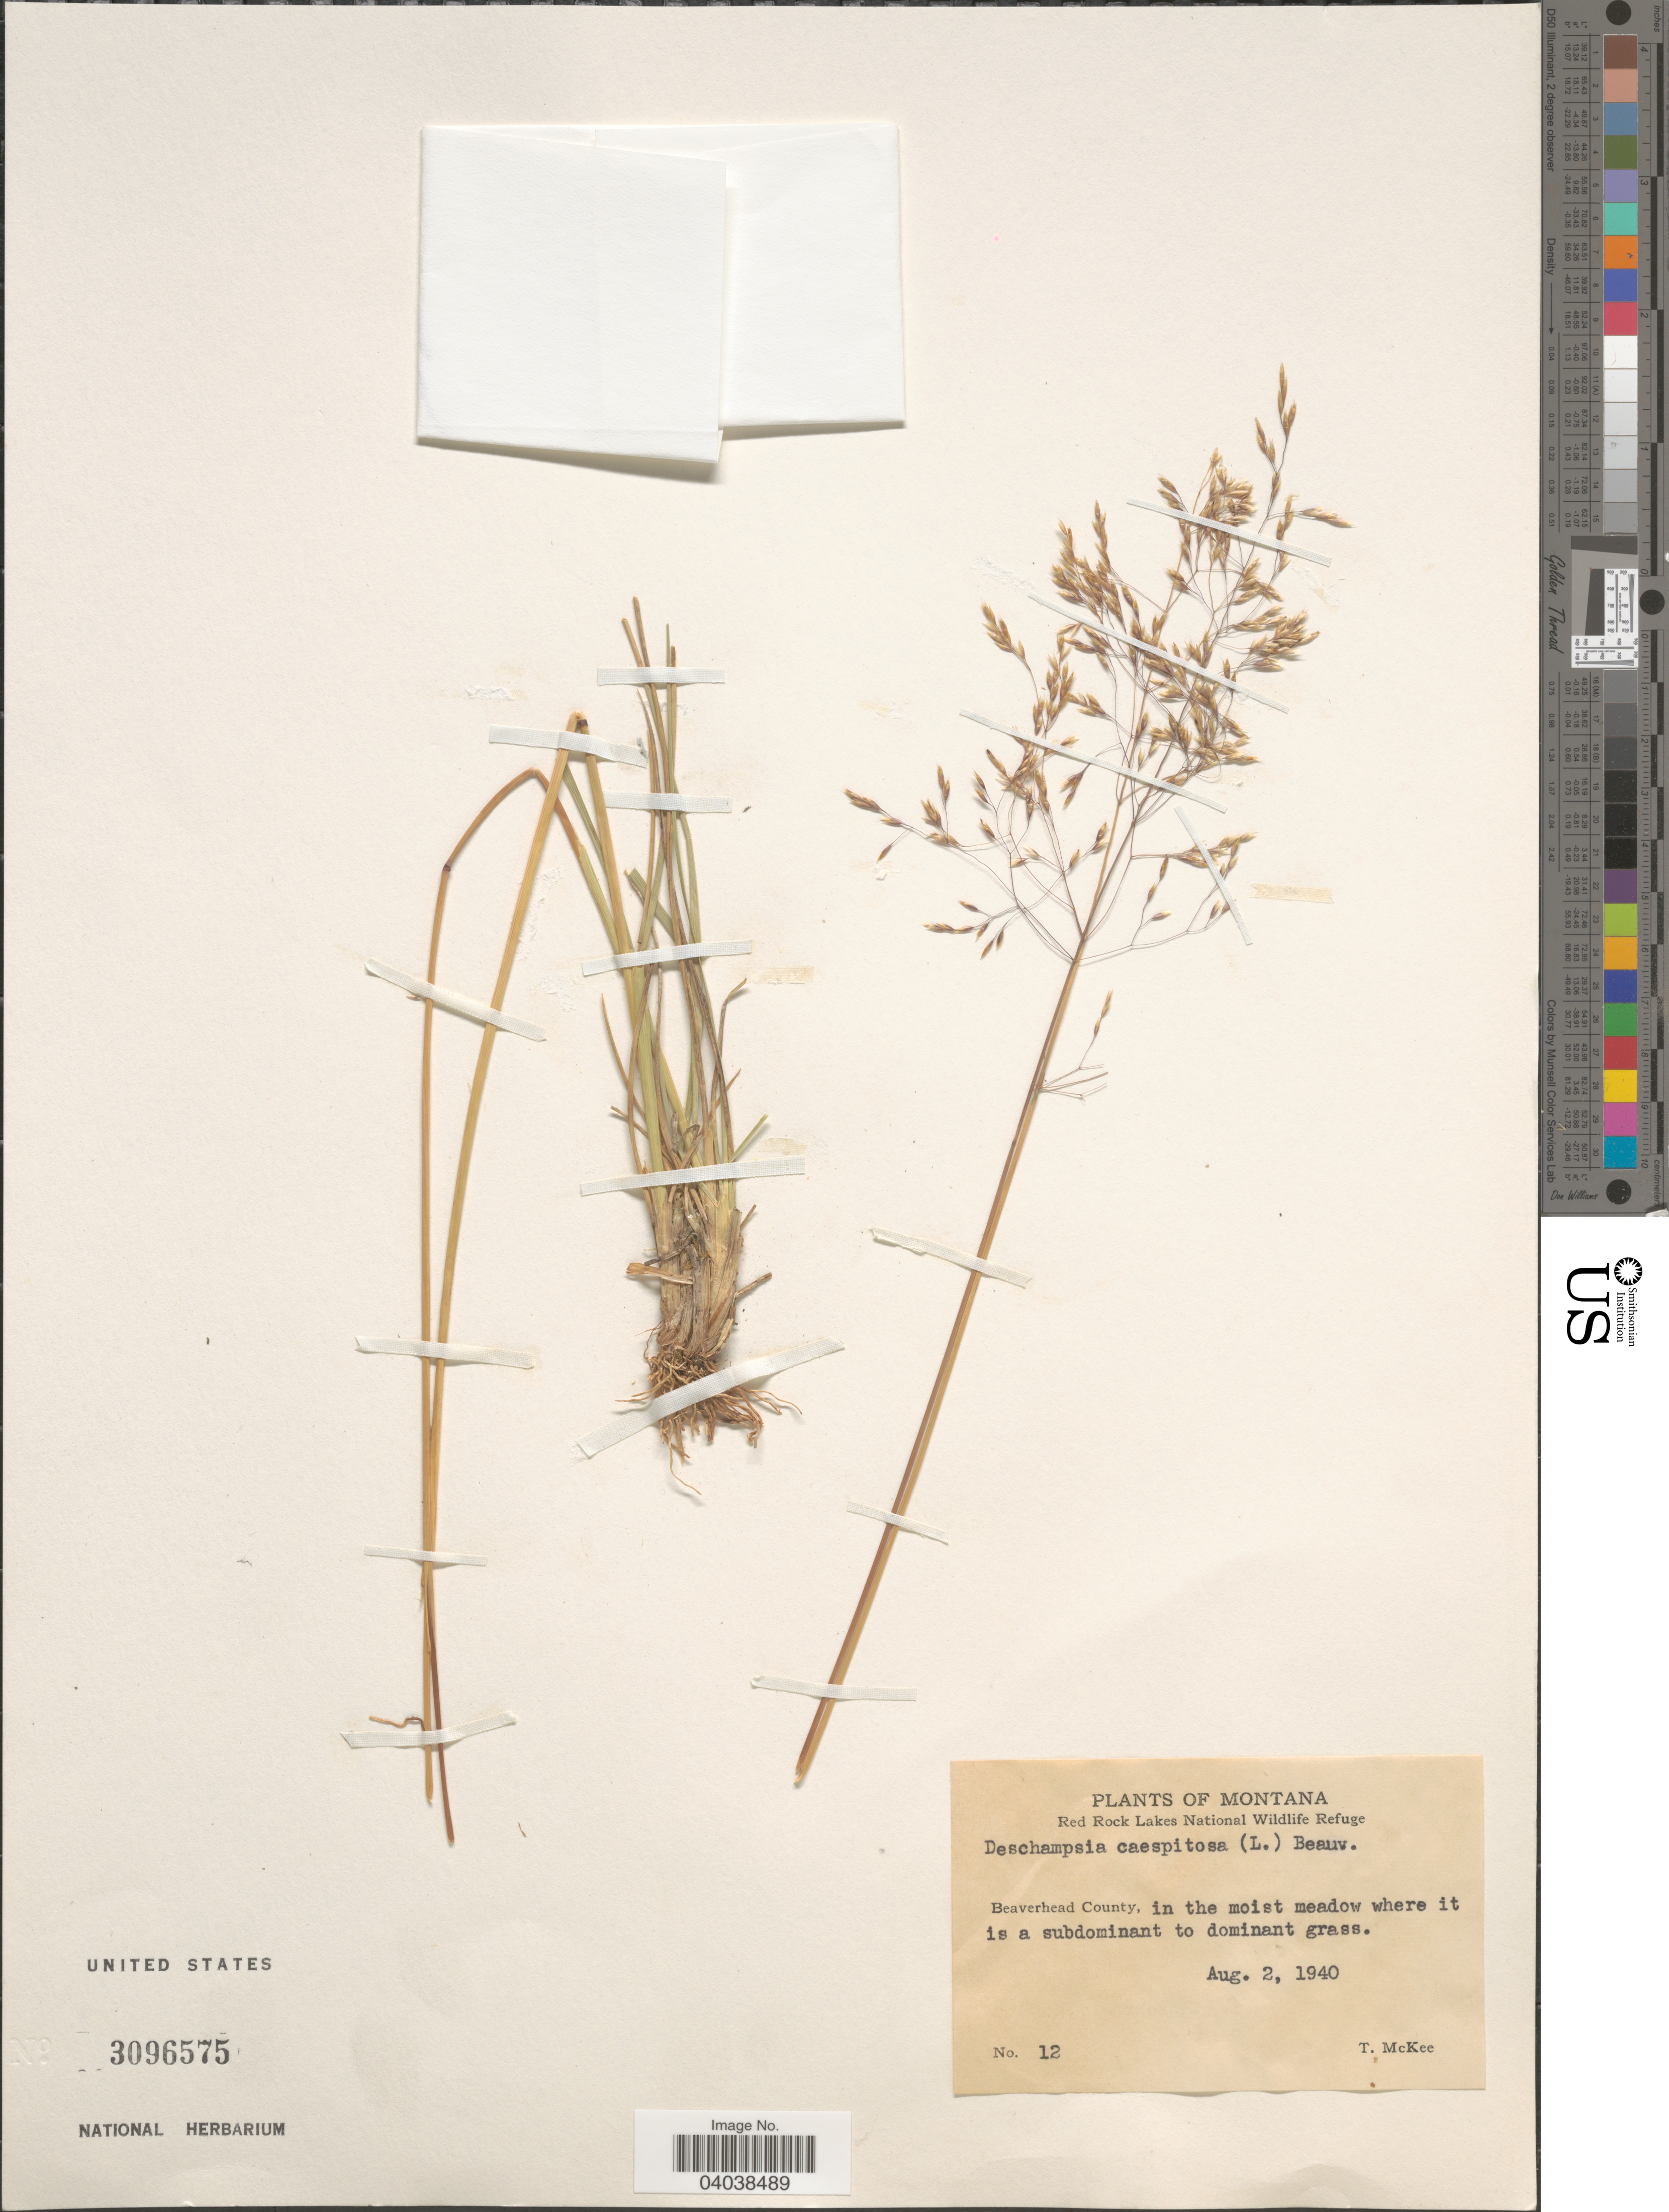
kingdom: Plantae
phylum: Tracheophyta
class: Liliopsida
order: Poales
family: Poaceae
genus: Deschampsia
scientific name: Deschampsia cespitosa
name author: (L.) P. Beauv.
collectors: T. McKee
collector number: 12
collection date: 1940-08-02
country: United States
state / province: Montana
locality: Red Rock Lakes National Wildlife Refuge. Beaverhead County.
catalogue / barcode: US 3096575